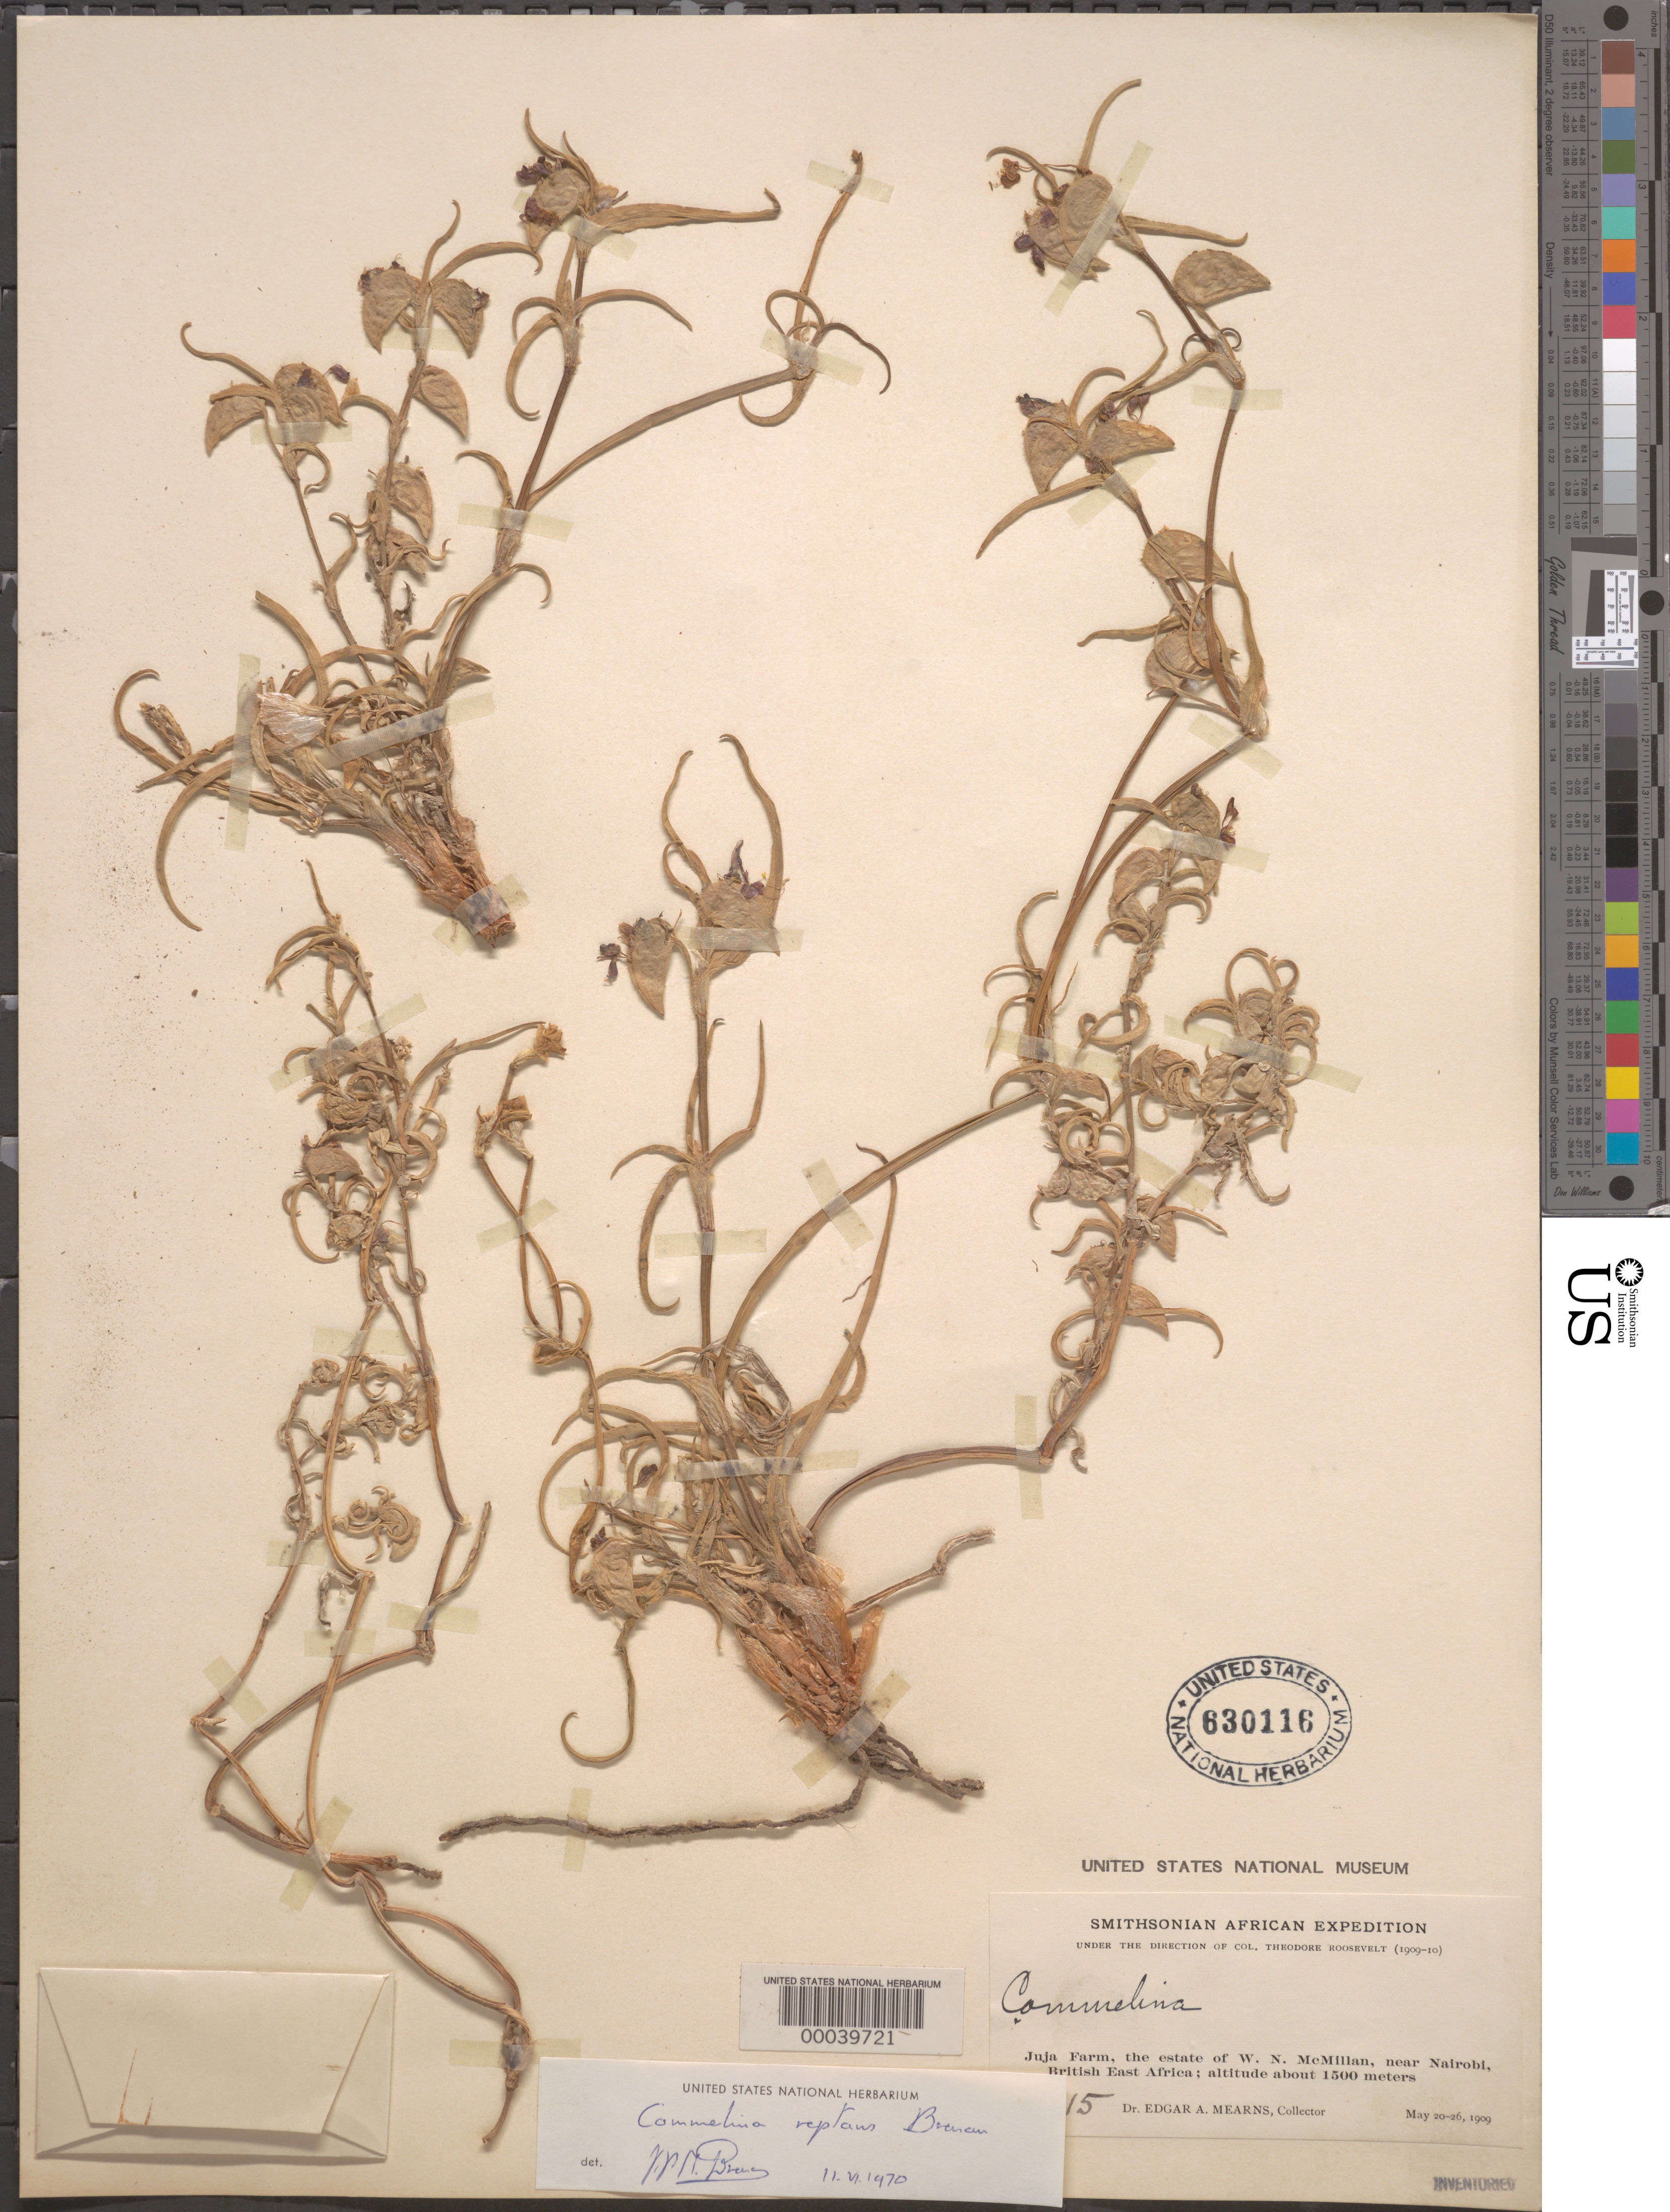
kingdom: Plantae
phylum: Tracheophyta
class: Liliopsida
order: Commelinales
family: Commelinaceae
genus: Commelina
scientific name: Commelina reptans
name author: Brenan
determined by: Brennan, J.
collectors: E. A. Mearns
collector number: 115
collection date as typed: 20 May 1909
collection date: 1909-05-20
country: Kenya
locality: Near nairobi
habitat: Farm land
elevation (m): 1500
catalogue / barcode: US 630116